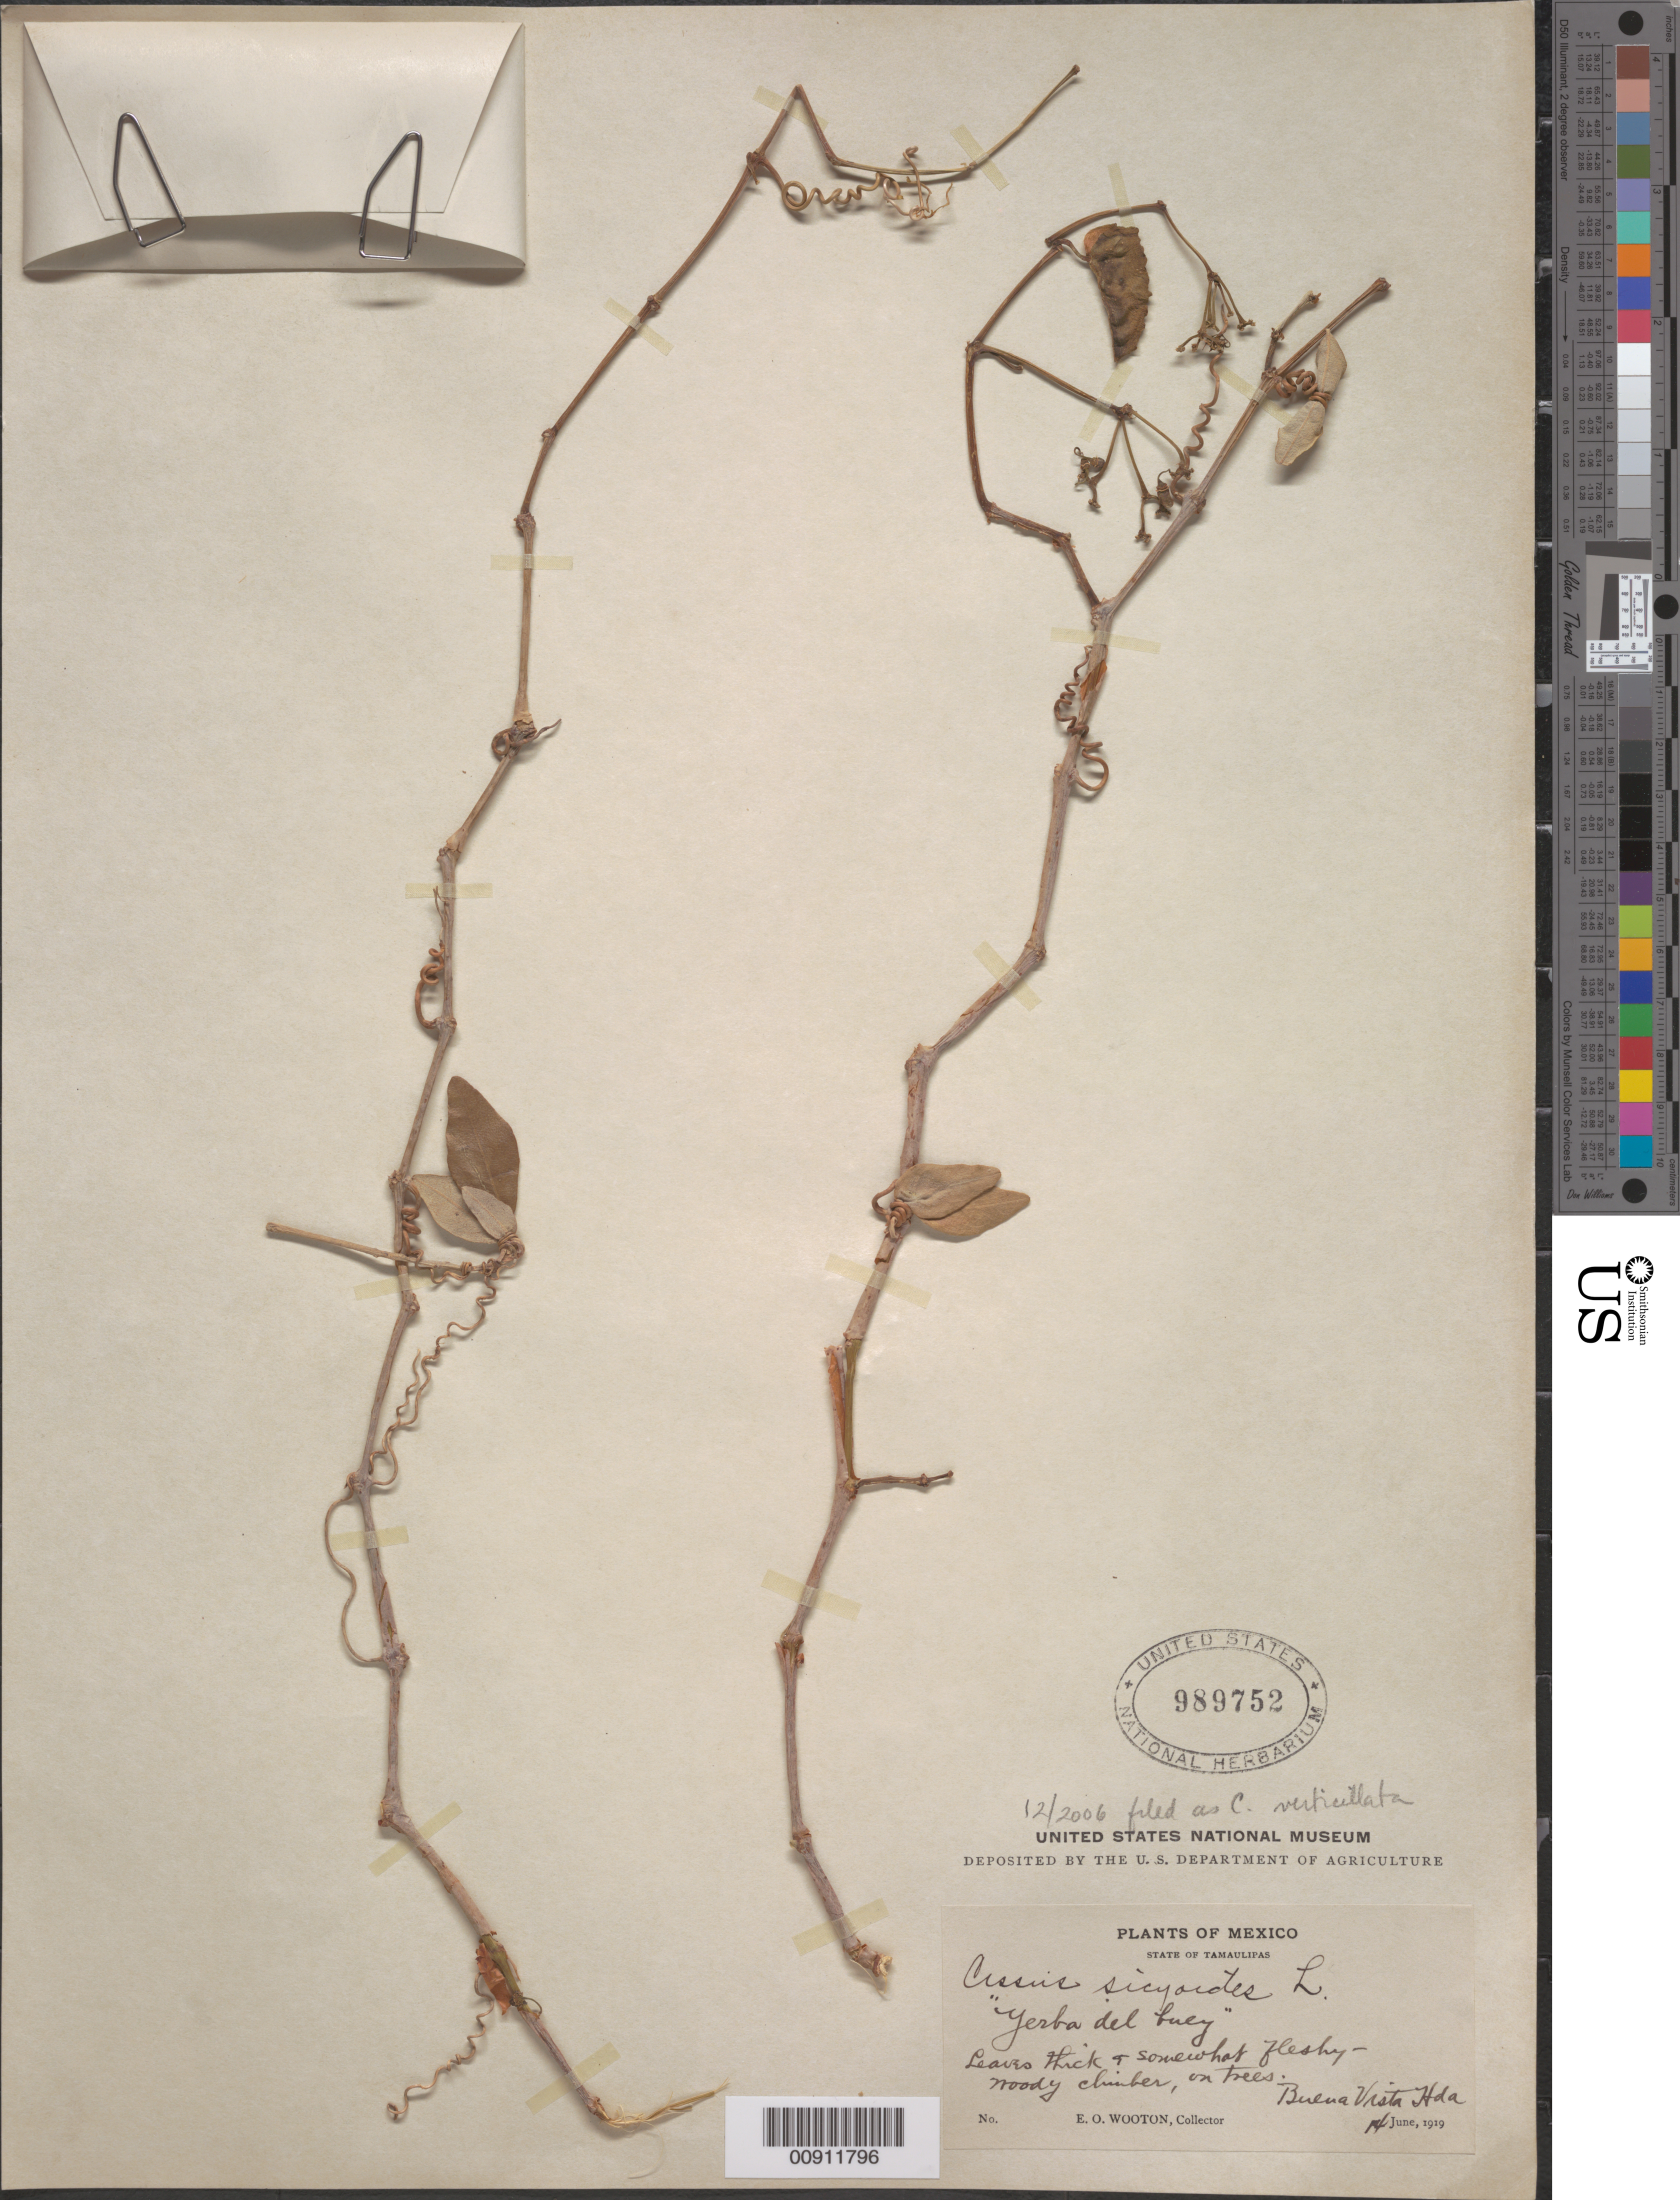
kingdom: Plantae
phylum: Tracheophyta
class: Magnoliopsida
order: Vitales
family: Vitaceae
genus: Cissus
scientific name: Cissus verticillata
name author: (L.) Nicolson & C.E. Jarvis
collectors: E. O. Wooton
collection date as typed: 14 Jun 1919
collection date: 1919-06-14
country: Mexico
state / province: Tamaulipas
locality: Buena Vista Hda. State of Tamaulipas.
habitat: Climber, on trees.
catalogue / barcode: US 989752